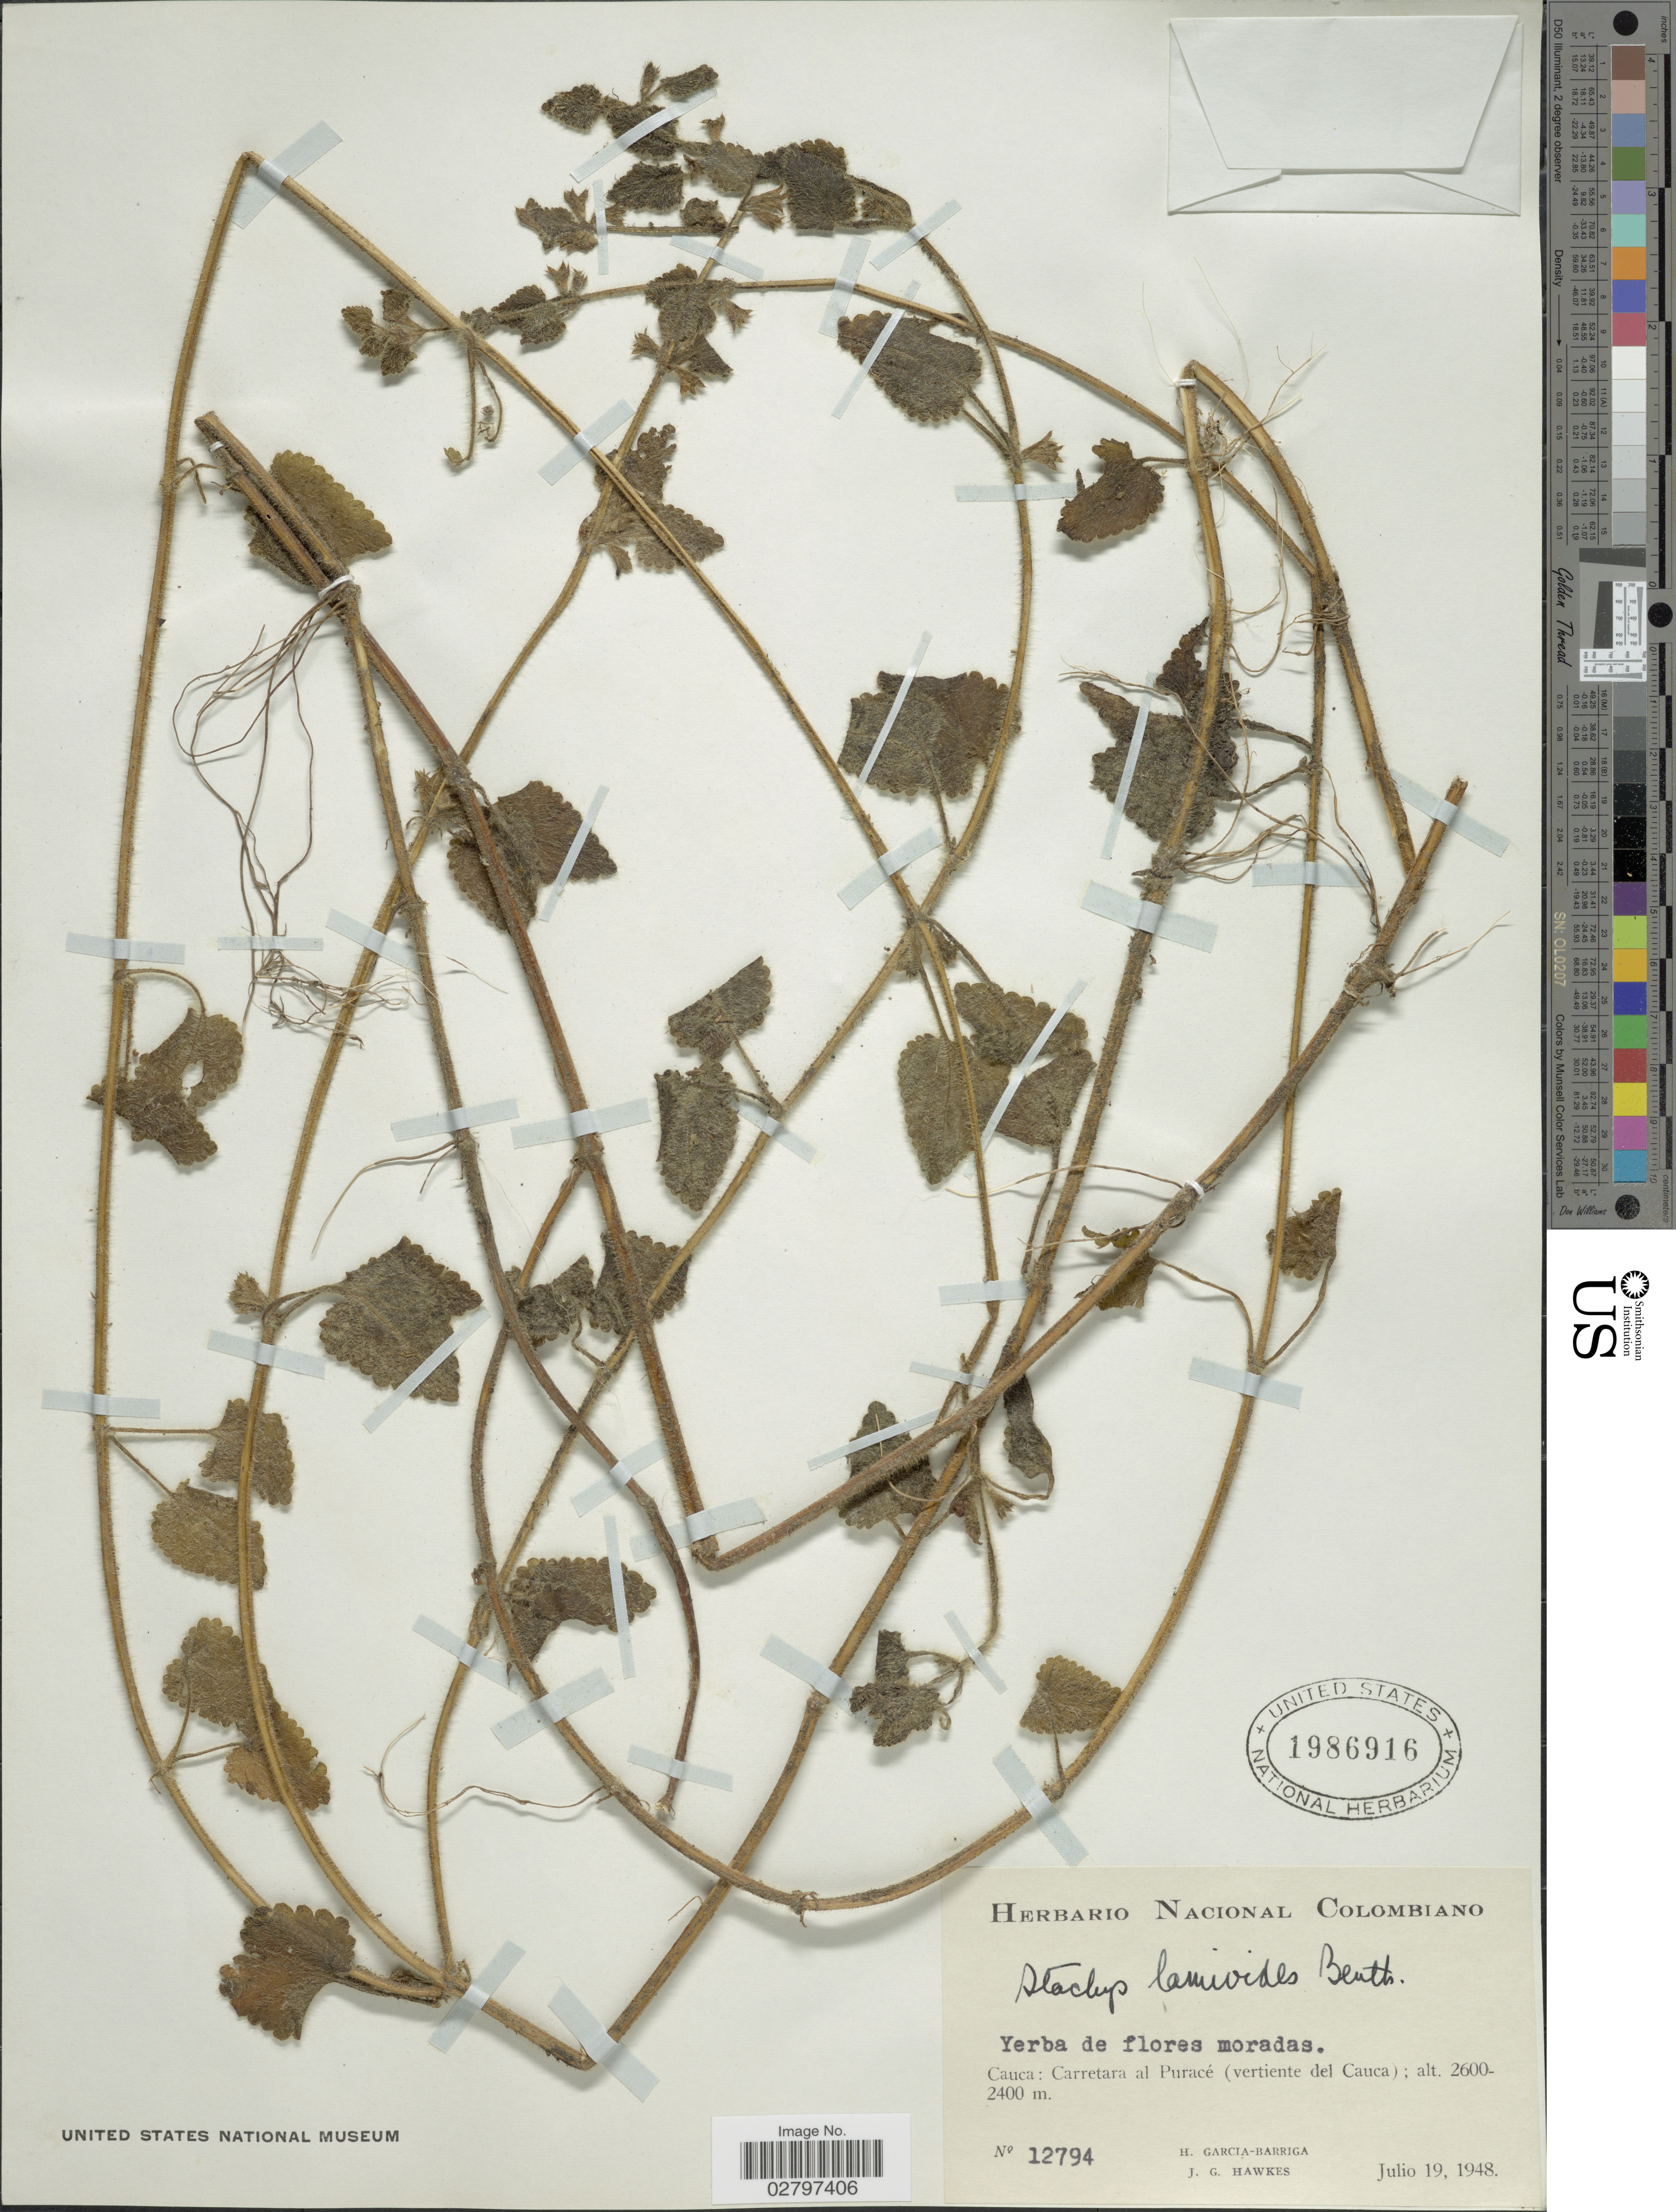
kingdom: Plantae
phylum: Tracheophyta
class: Magnoliopsida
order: Lamiales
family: Lamiaceae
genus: Stachys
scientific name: Stachys lamioides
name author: Benth.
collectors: H. García Barriga & J. Hawkes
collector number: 12794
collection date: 1948-07-19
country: Colombia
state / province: Cauca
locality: Carretera al Puracé (vertiente del Cauca).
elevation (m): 2400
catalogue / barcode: US 1986916